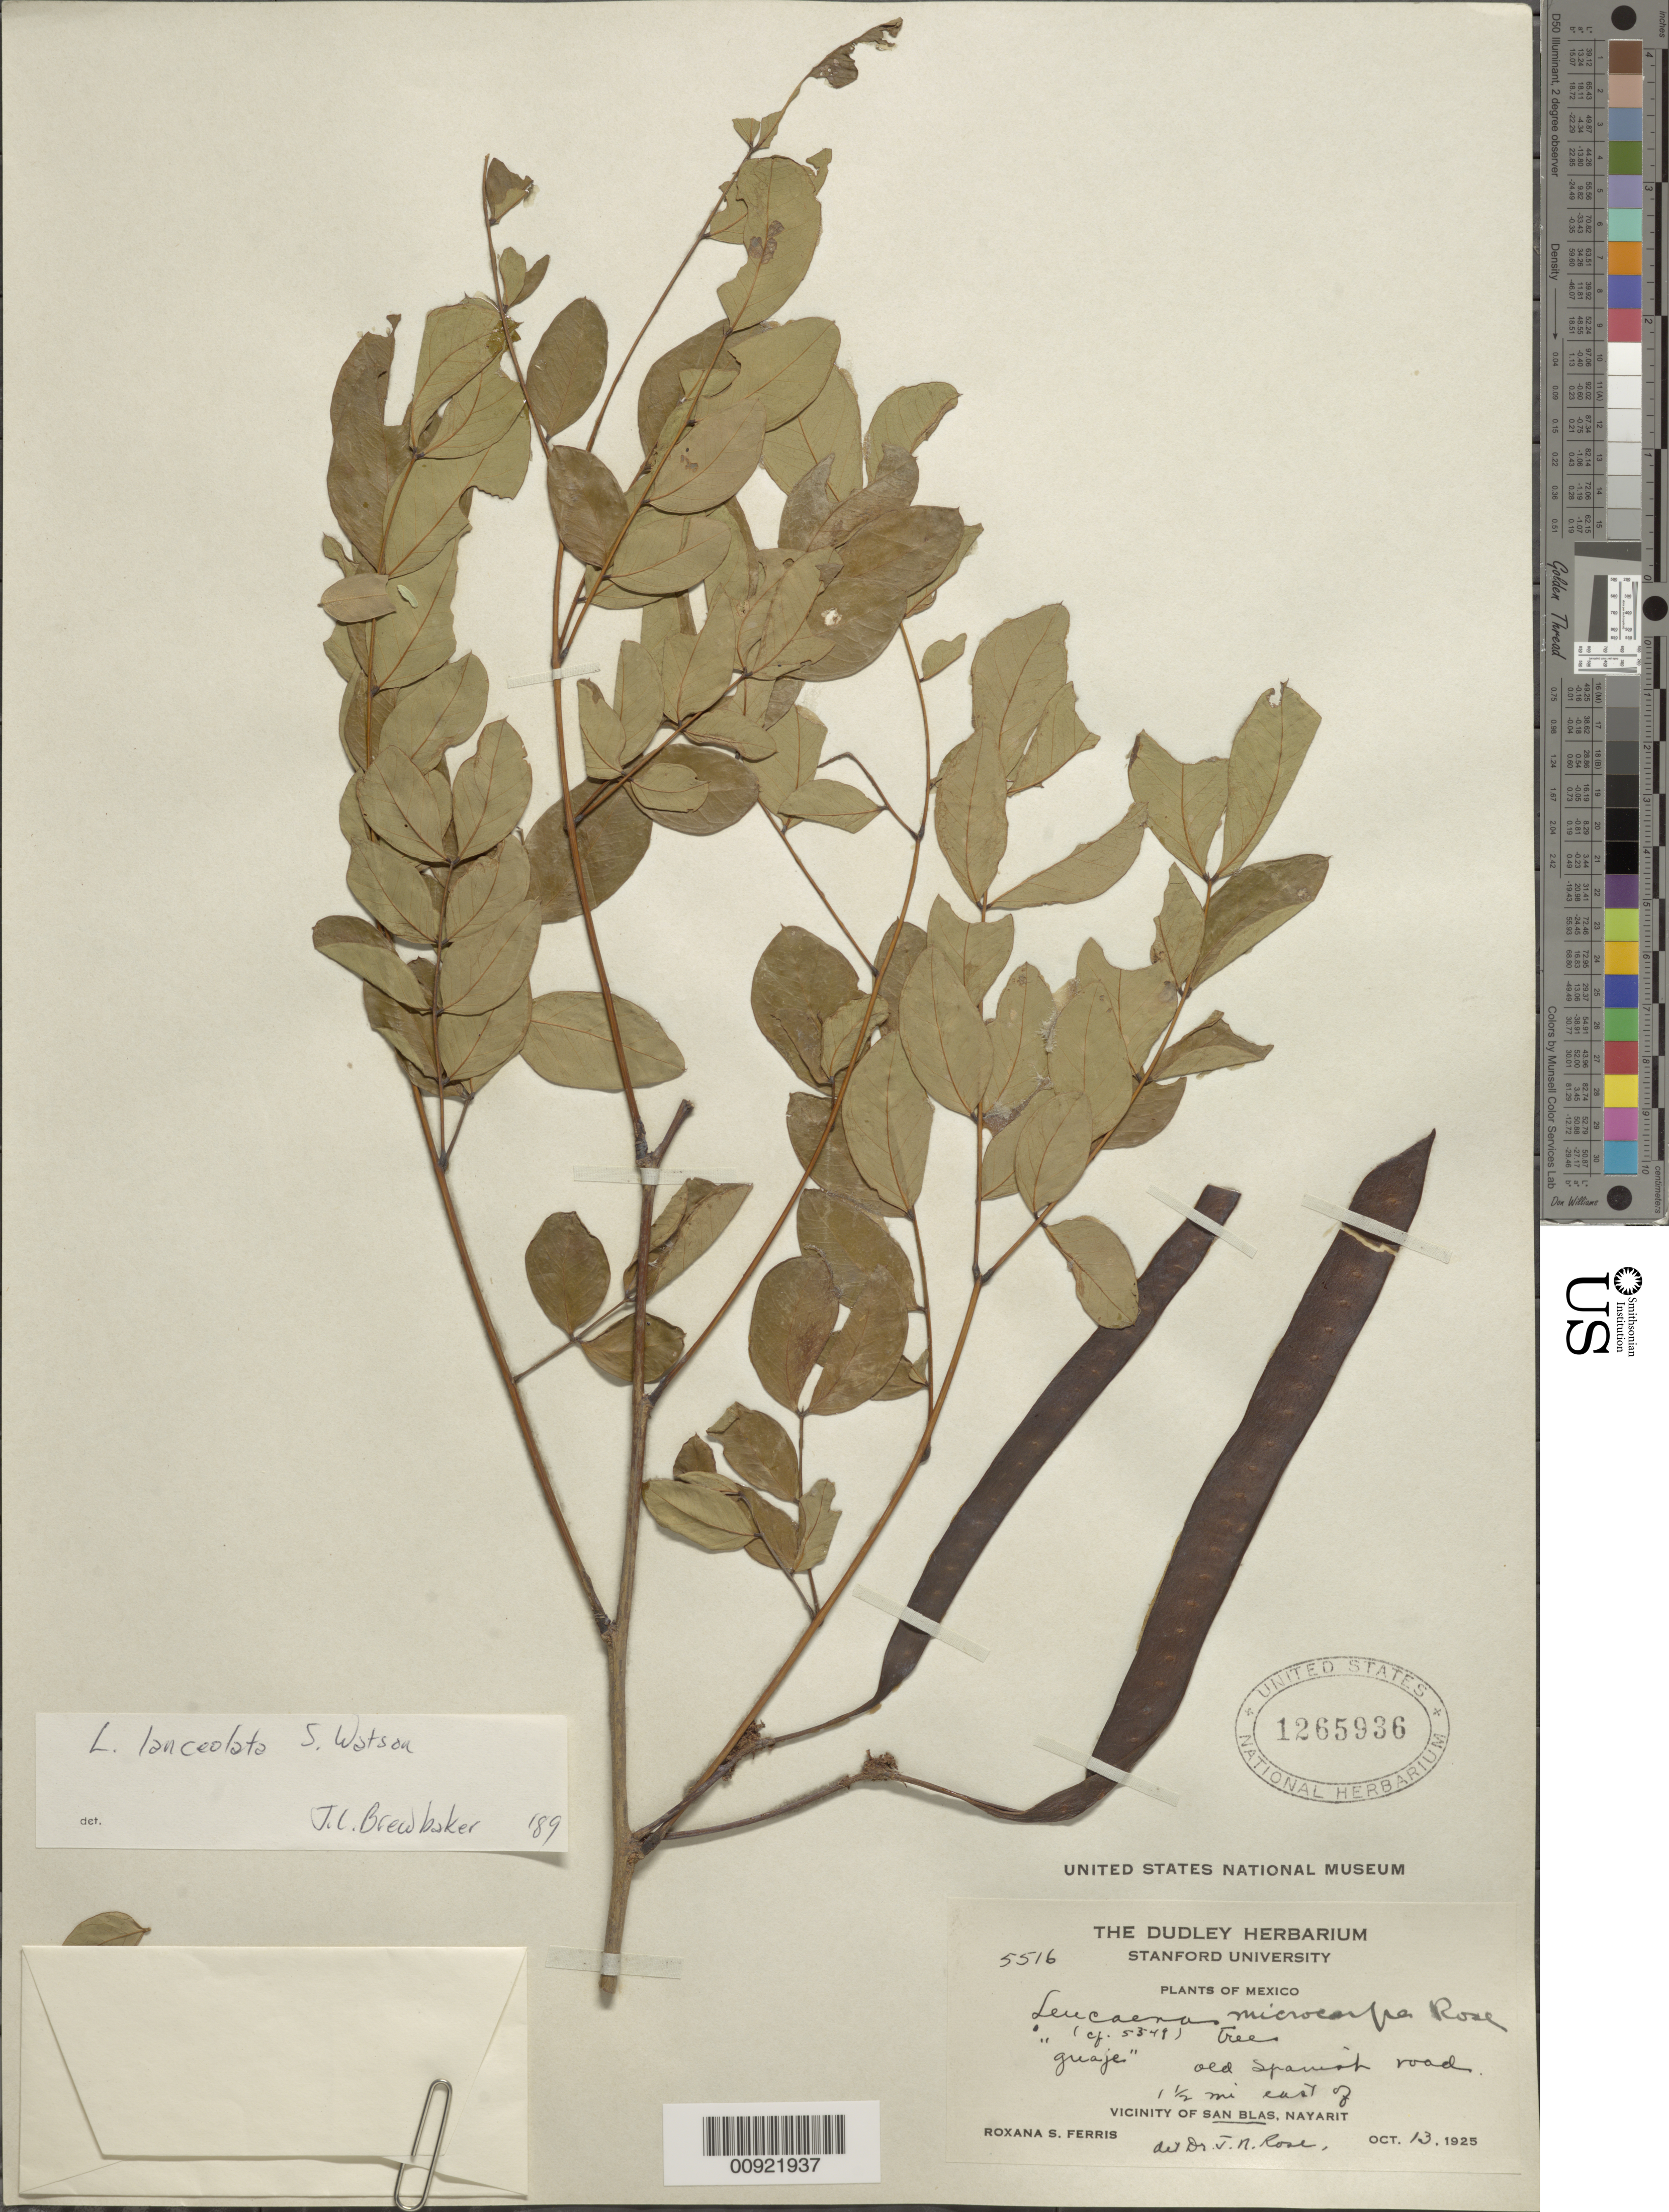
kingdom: Plantae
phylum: Tracheophyta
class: Magnoliopsida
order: Fabales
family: Fabaceae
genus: Leucaena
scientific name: Leucaena lanceolata var. lanceolata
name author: S. Watson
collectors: R. S. Ferris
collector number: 5516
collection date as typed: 13 Oct 1925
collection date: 1925-10-13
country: Mexico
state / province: Nayarit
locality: Old Spanish road 1½ mi. east of San Blas, Nayarit.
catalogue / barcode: US 1265936